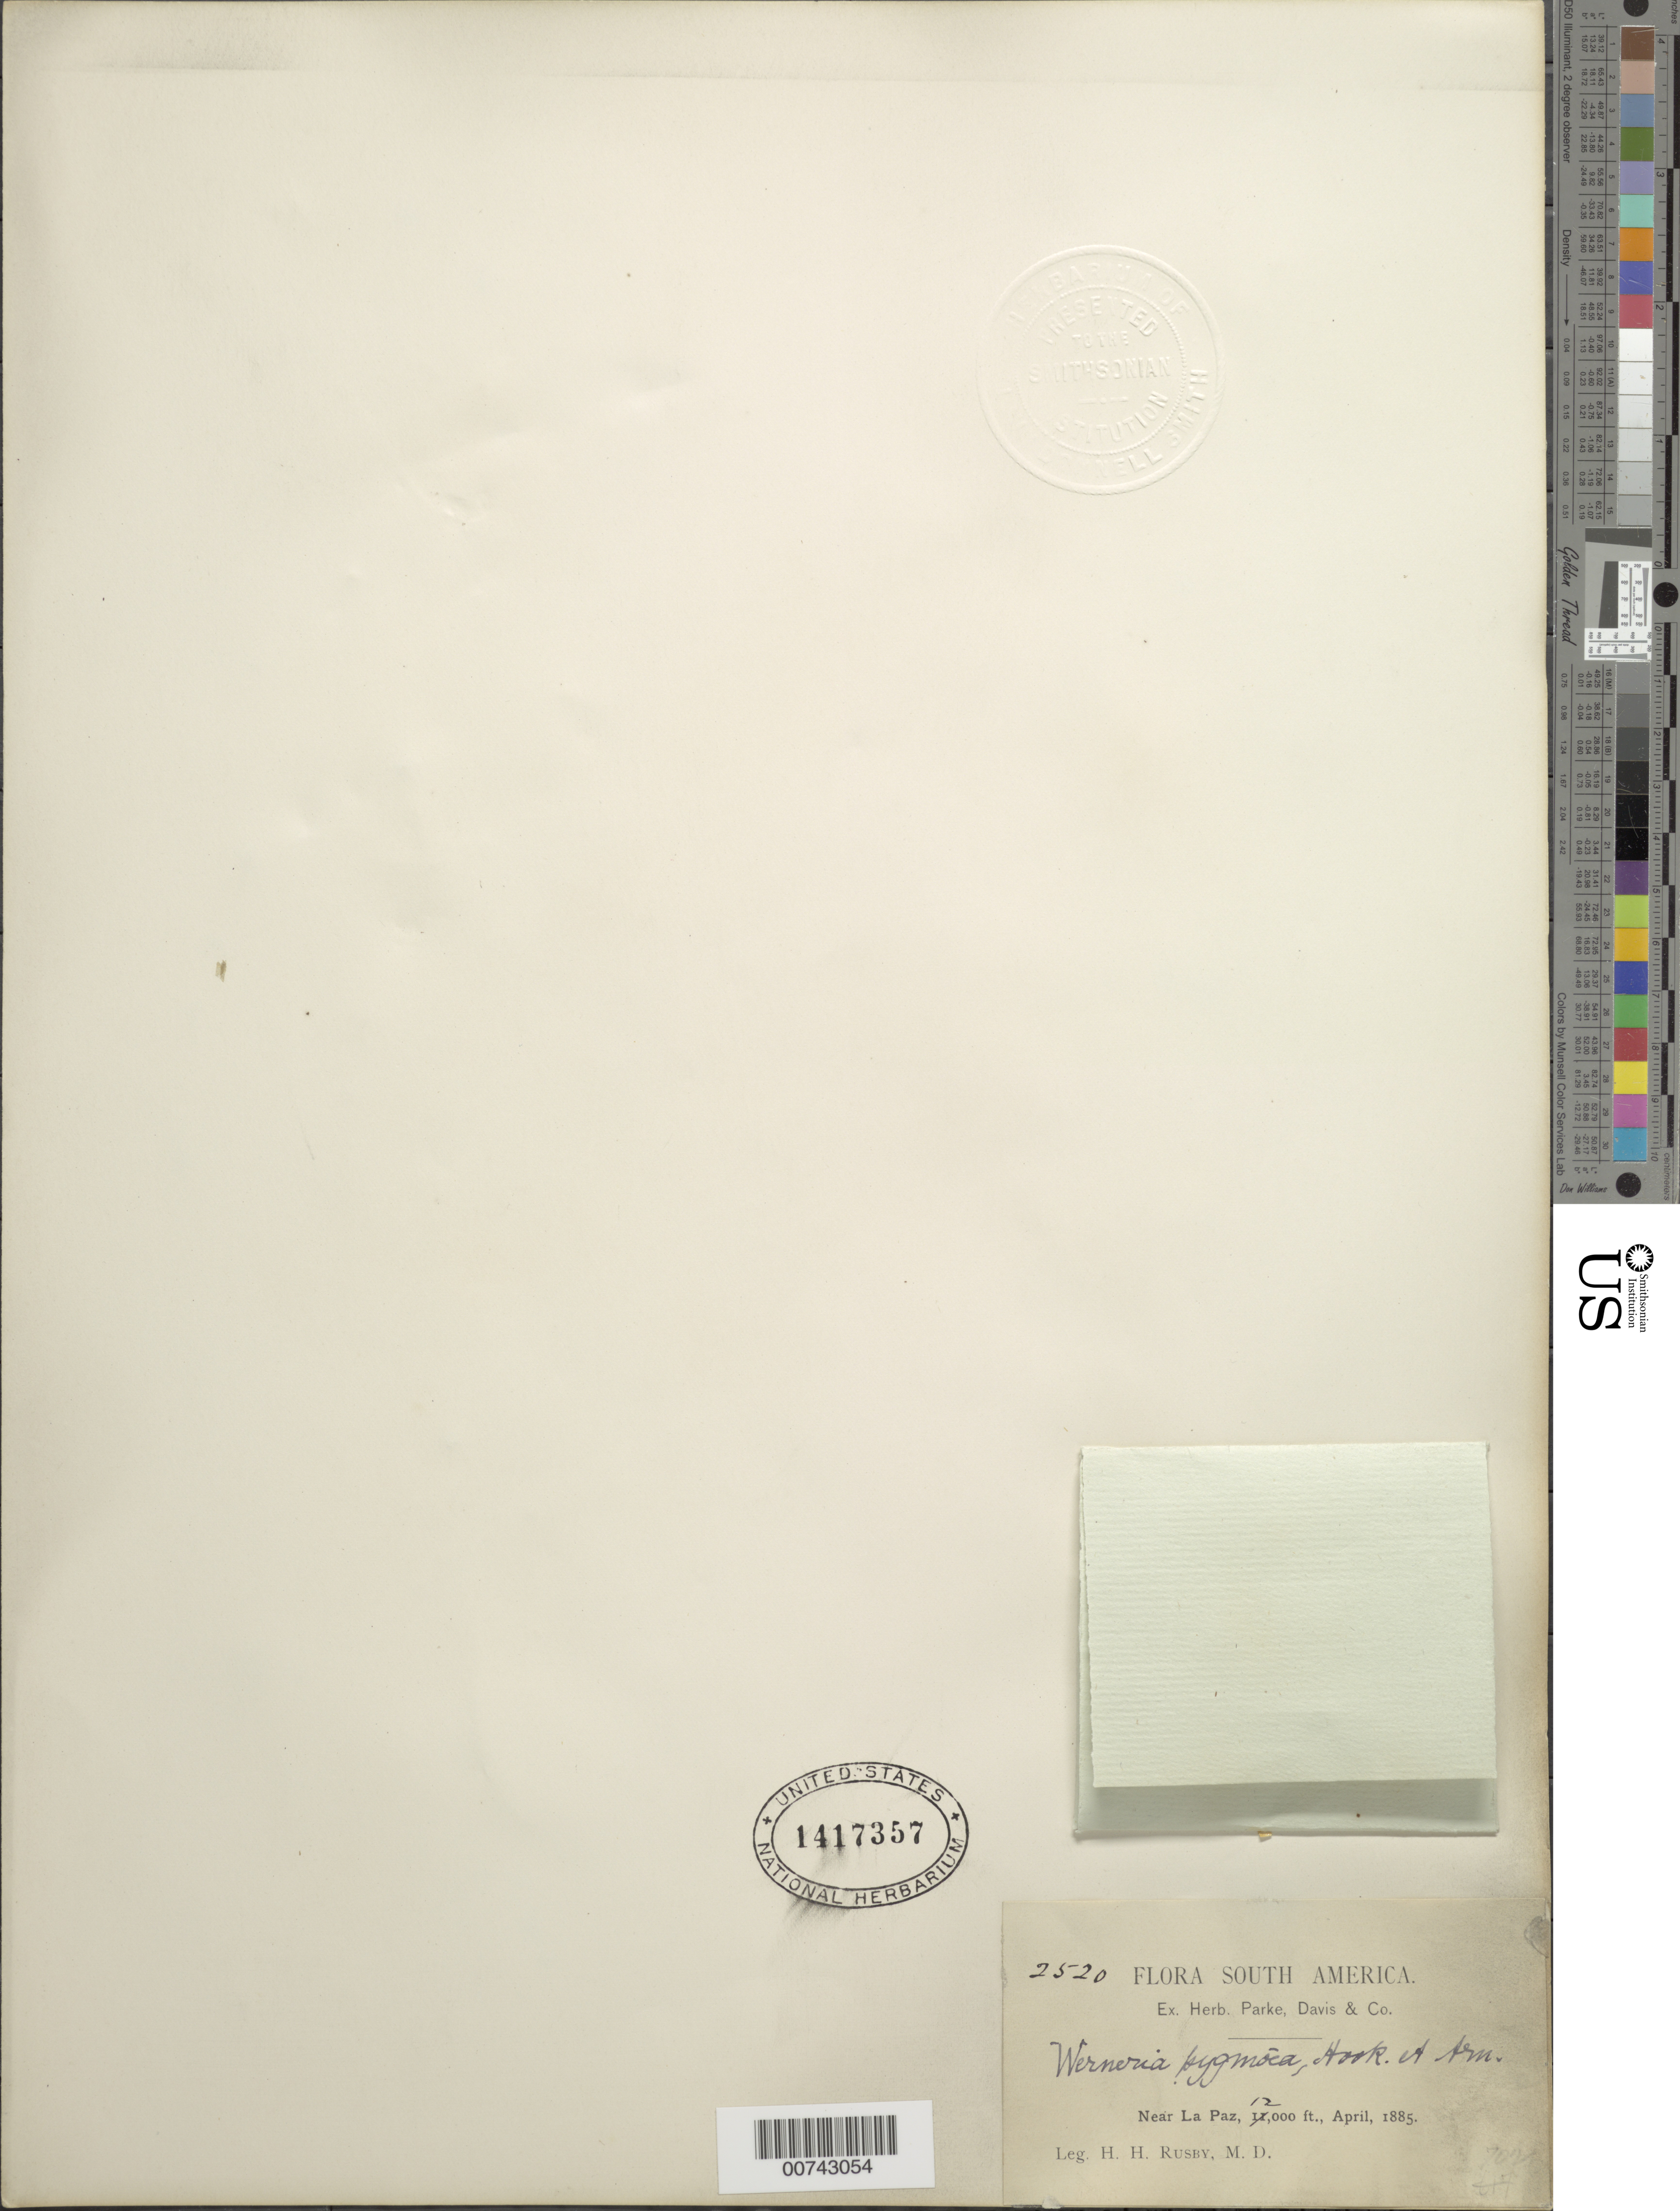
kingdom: Plantae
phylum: Tracheophyta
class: Magnoliopsida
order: Asterales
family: Asteraceae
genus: Werneria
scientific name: Werneria pygmaea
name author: Gillies ex Hook. & Arn.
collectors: H. H. Rusby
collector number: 2520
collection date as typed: Apr 1885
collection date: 1885-04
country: Bolivia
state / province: La Paz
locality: Near La Paz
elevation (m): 3658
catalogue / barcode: US 1417357